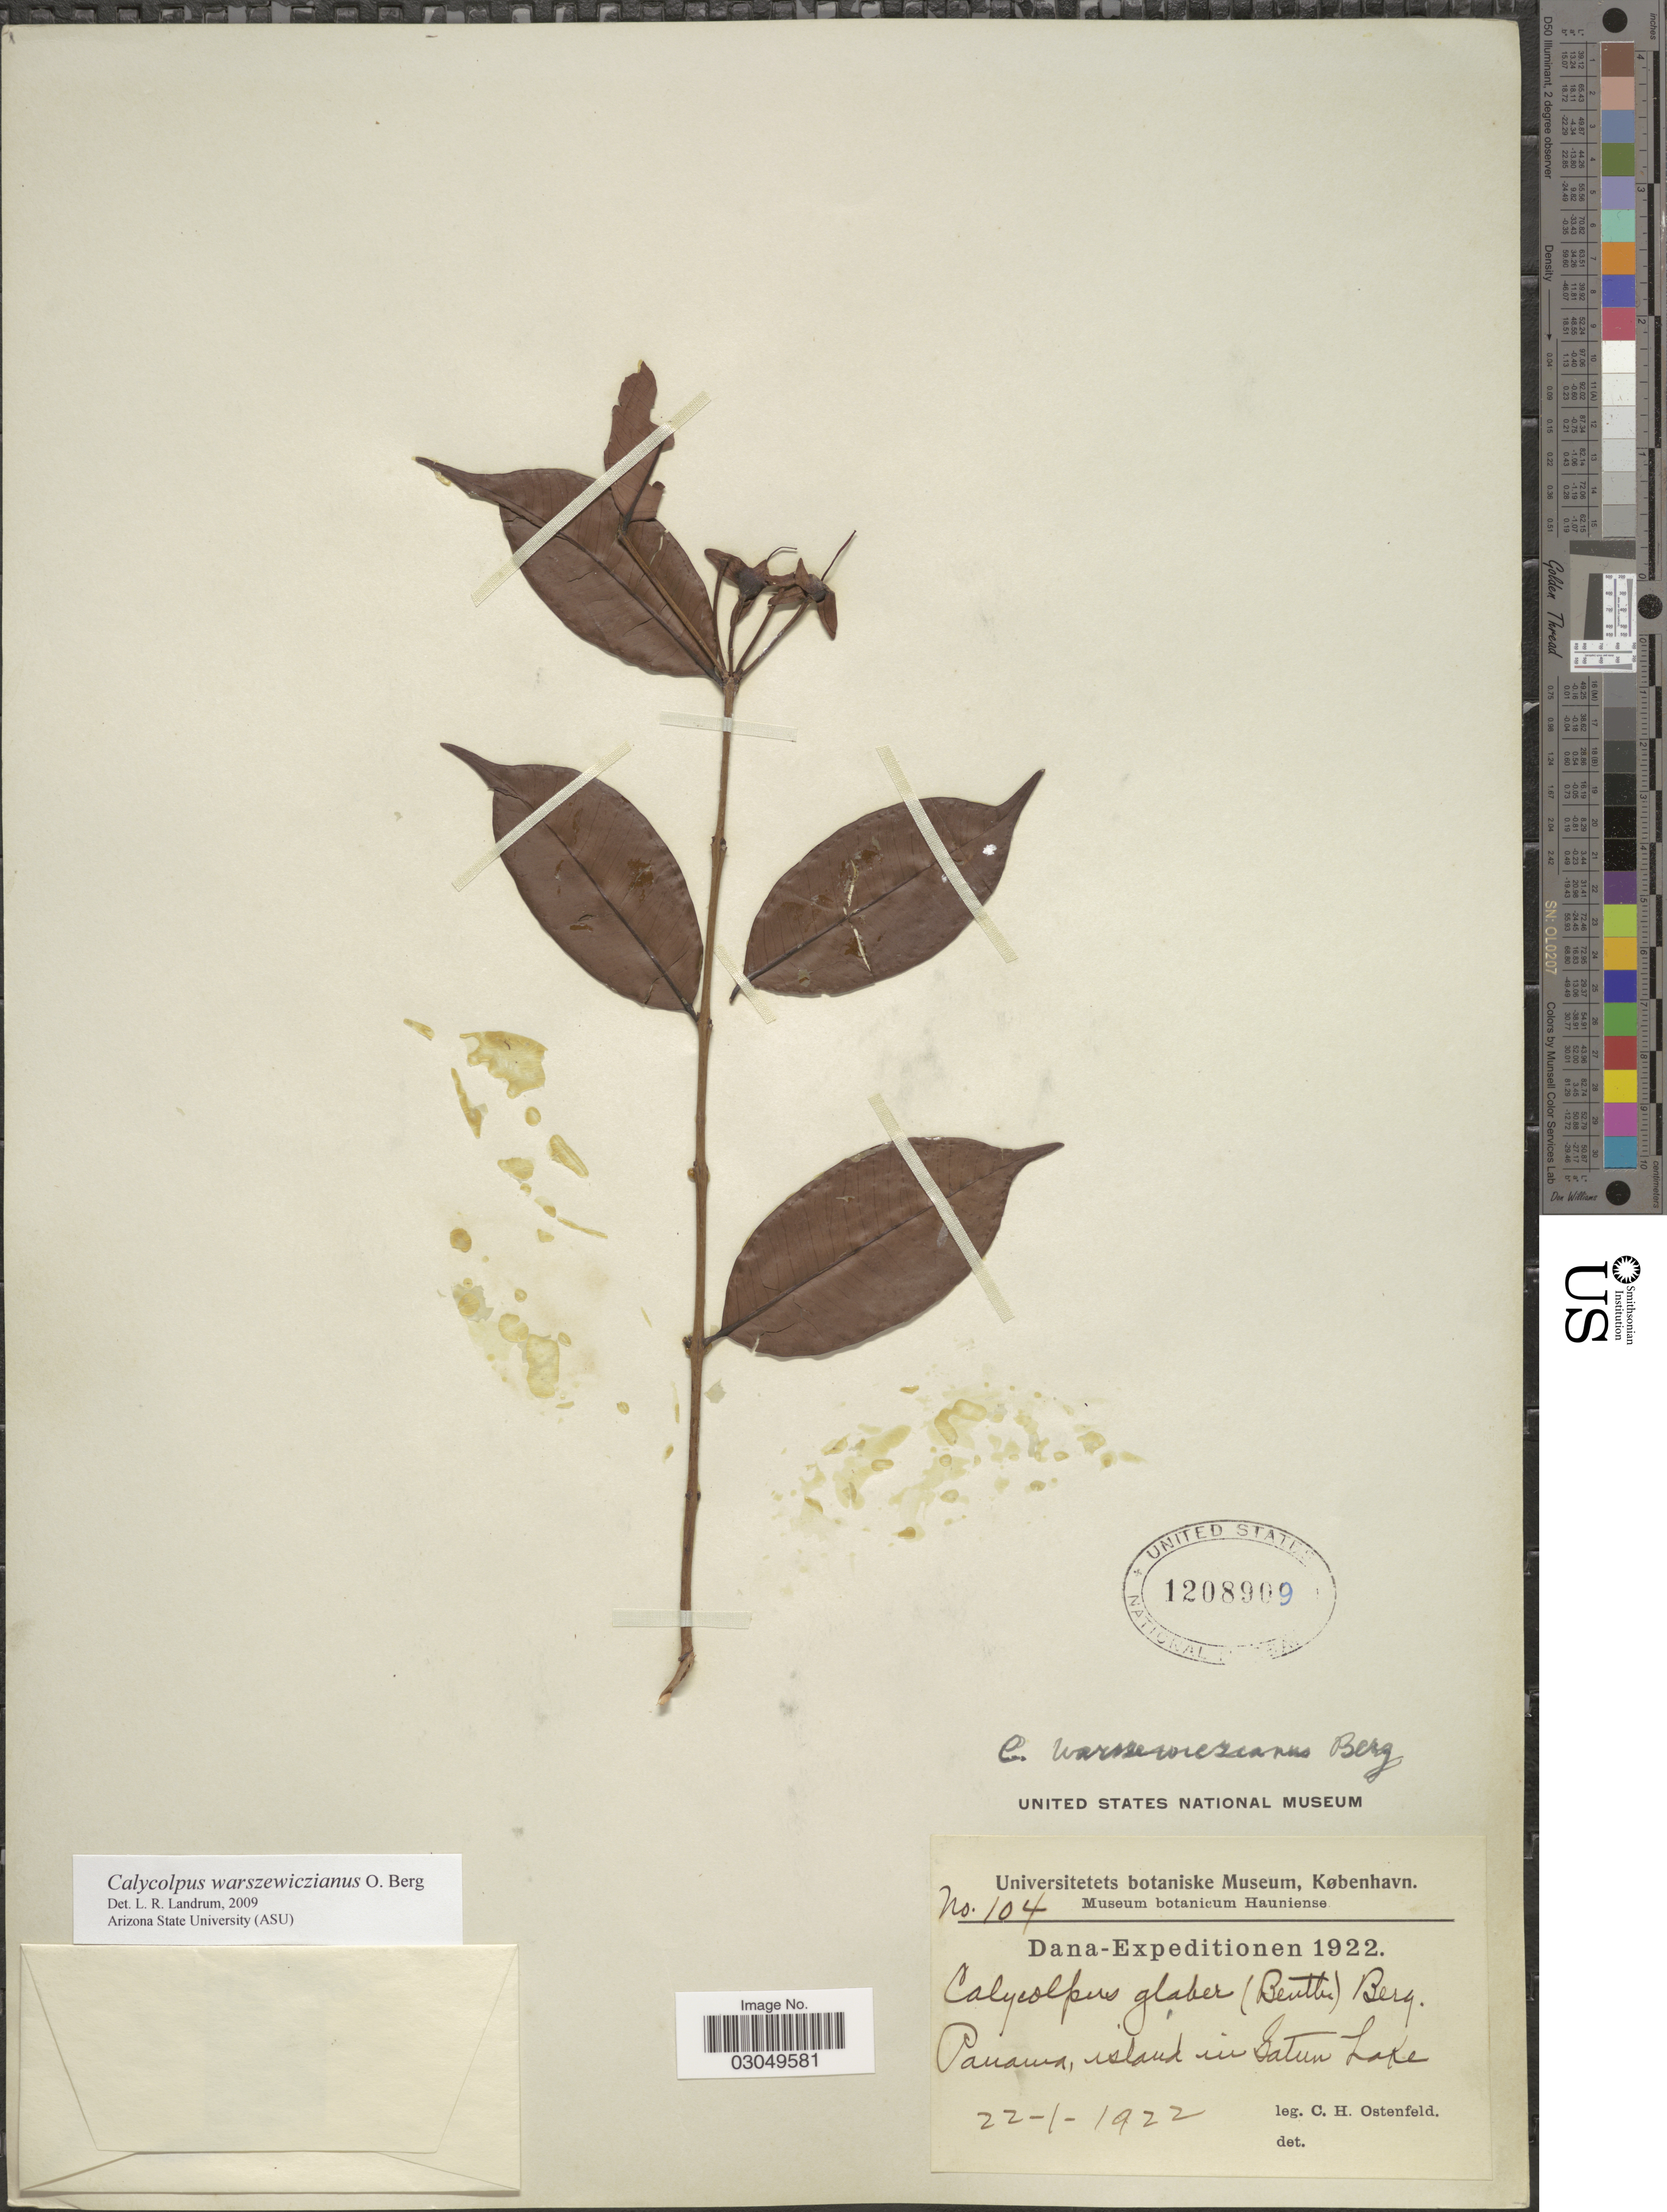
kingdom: Plantae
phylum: Tracheophyta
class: Magnoliopsida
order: Myrtales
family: Myrtaceae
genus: Calycolpus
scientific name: Calycolpus warszewiczianus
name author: O. Berg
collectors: C. Ostenfeld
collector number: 104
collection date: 1922-01-22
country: Panama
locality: Island in Gatun Lake.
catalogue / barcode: US 1208909